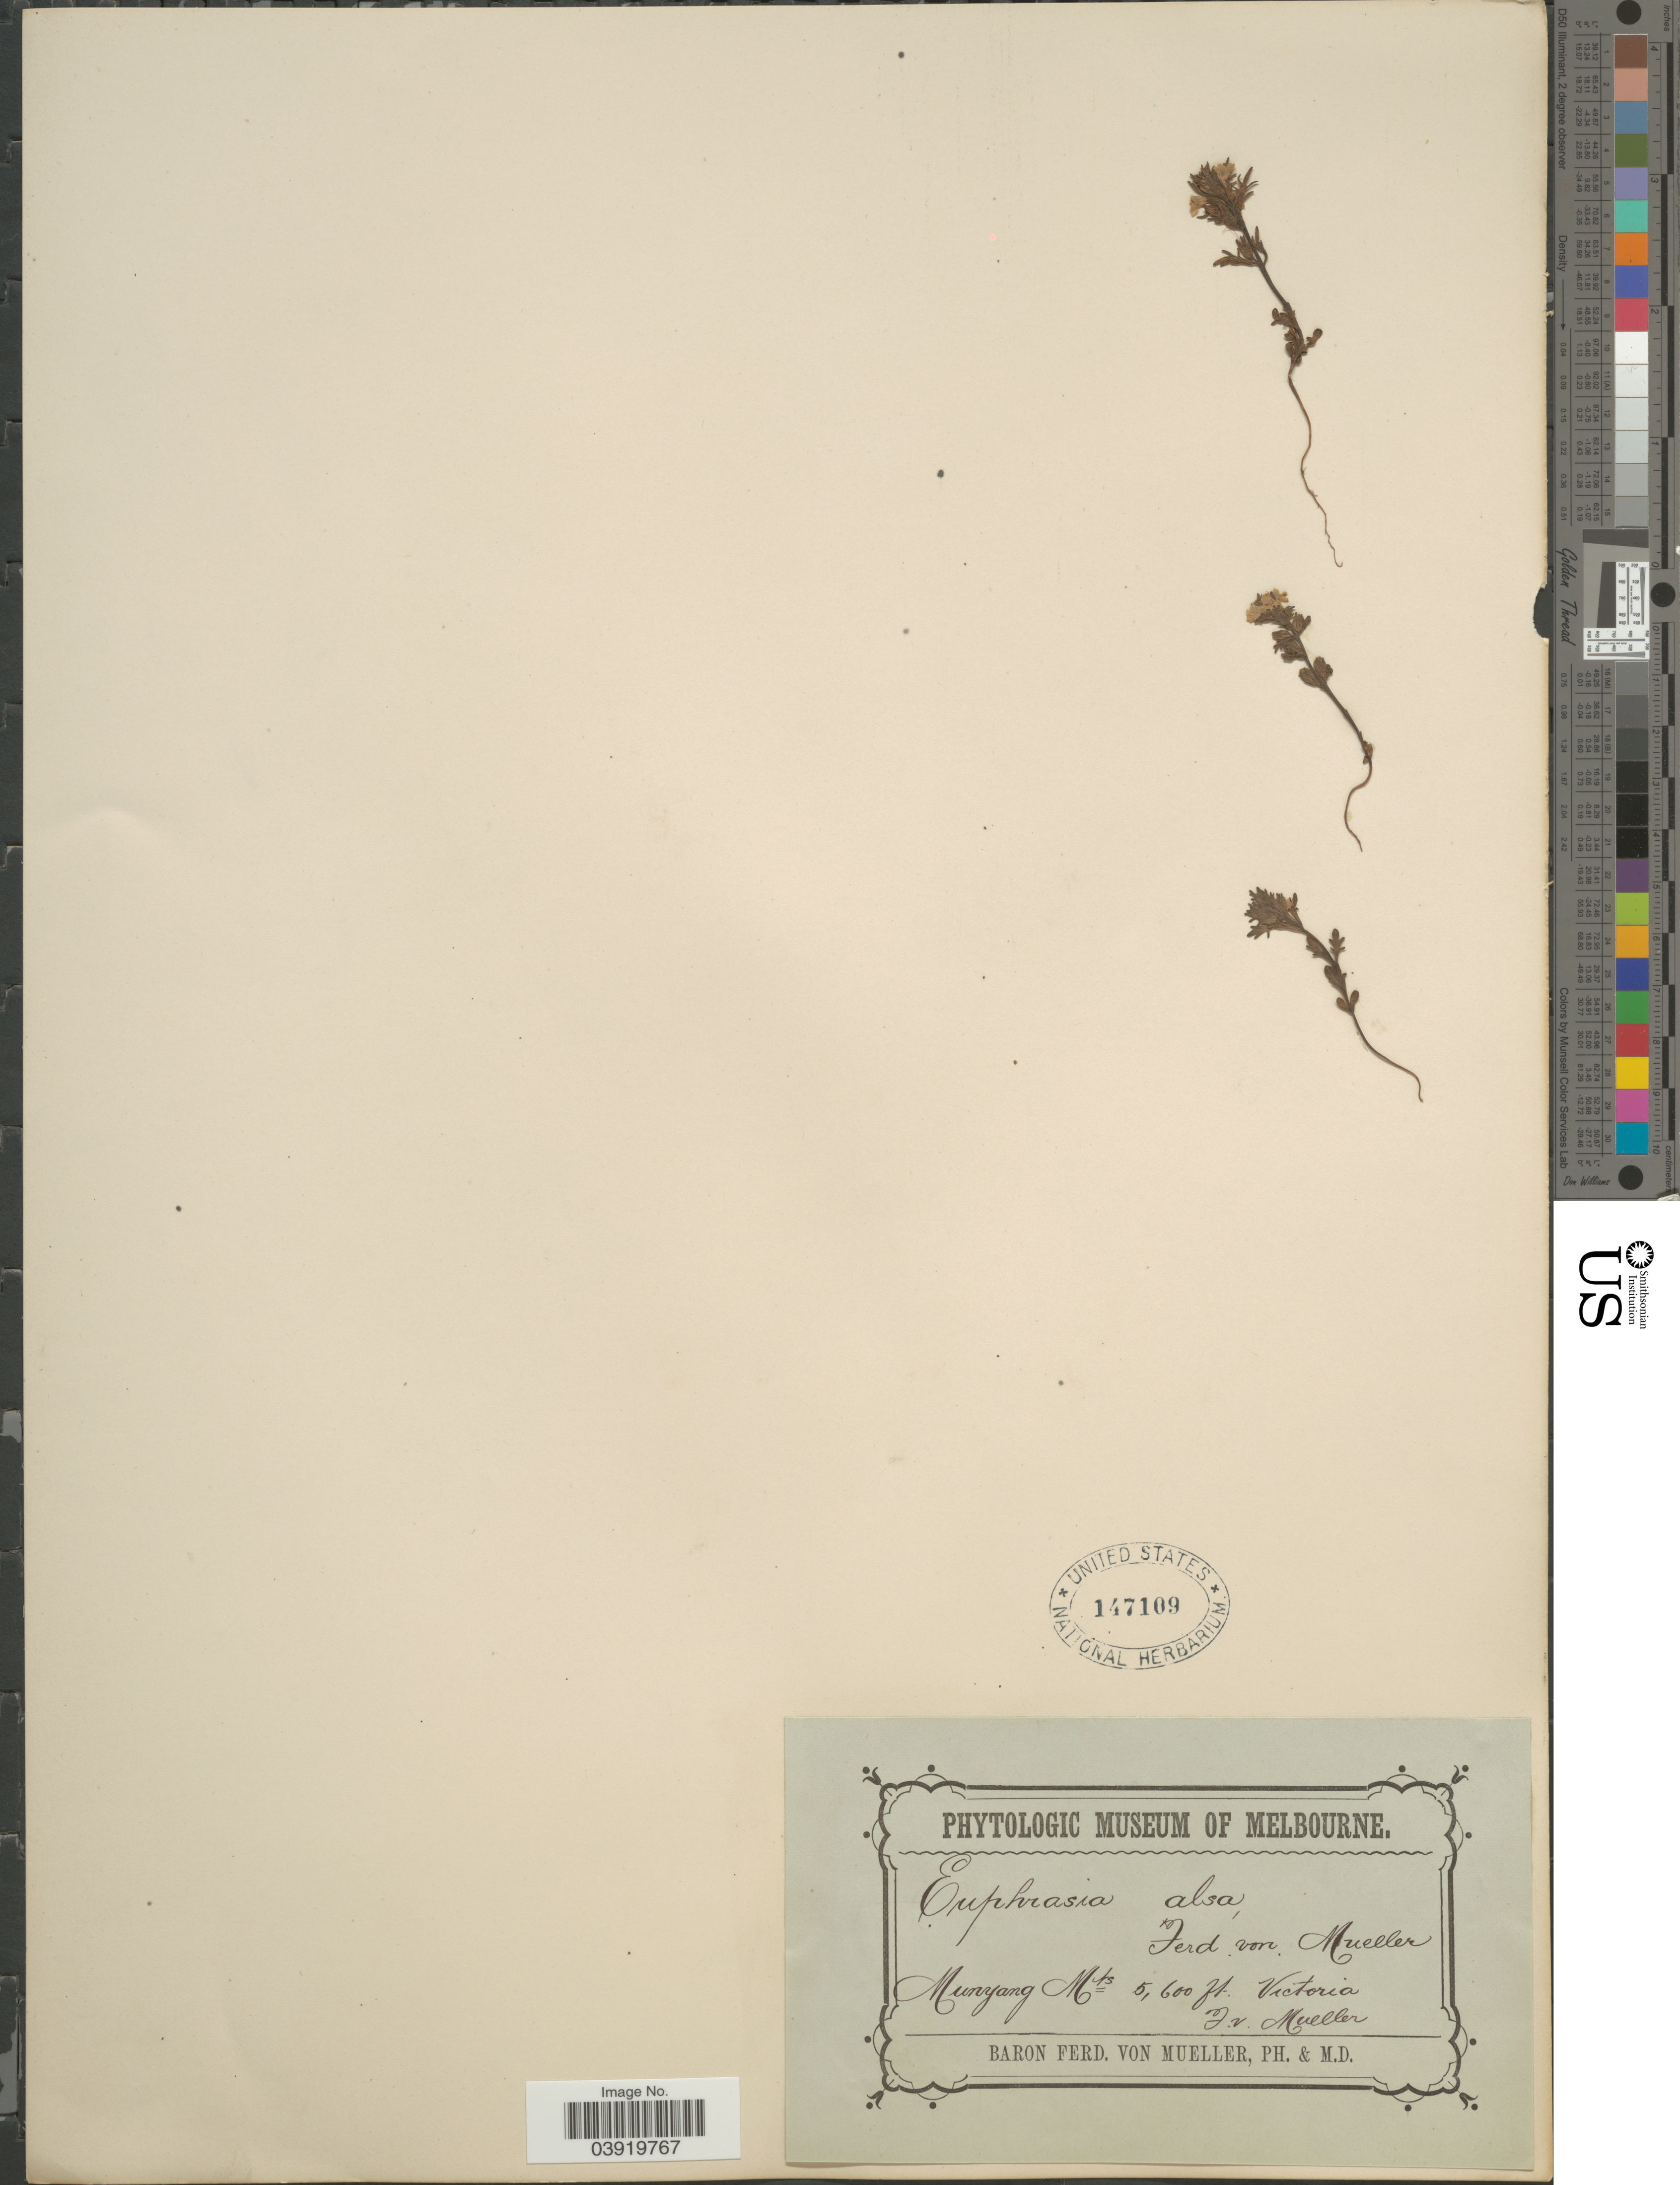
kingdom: Plantae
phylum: Tracheophyta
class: Magnoliopsida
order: Lamiales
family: Orobanchaceae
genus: Euphrasia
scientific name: Euphrasia alsa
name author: F. Muell.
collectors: F. Mueller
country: Australia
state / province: Victoria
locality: Munyang Mts.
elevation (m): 1707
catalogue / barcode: US 147109